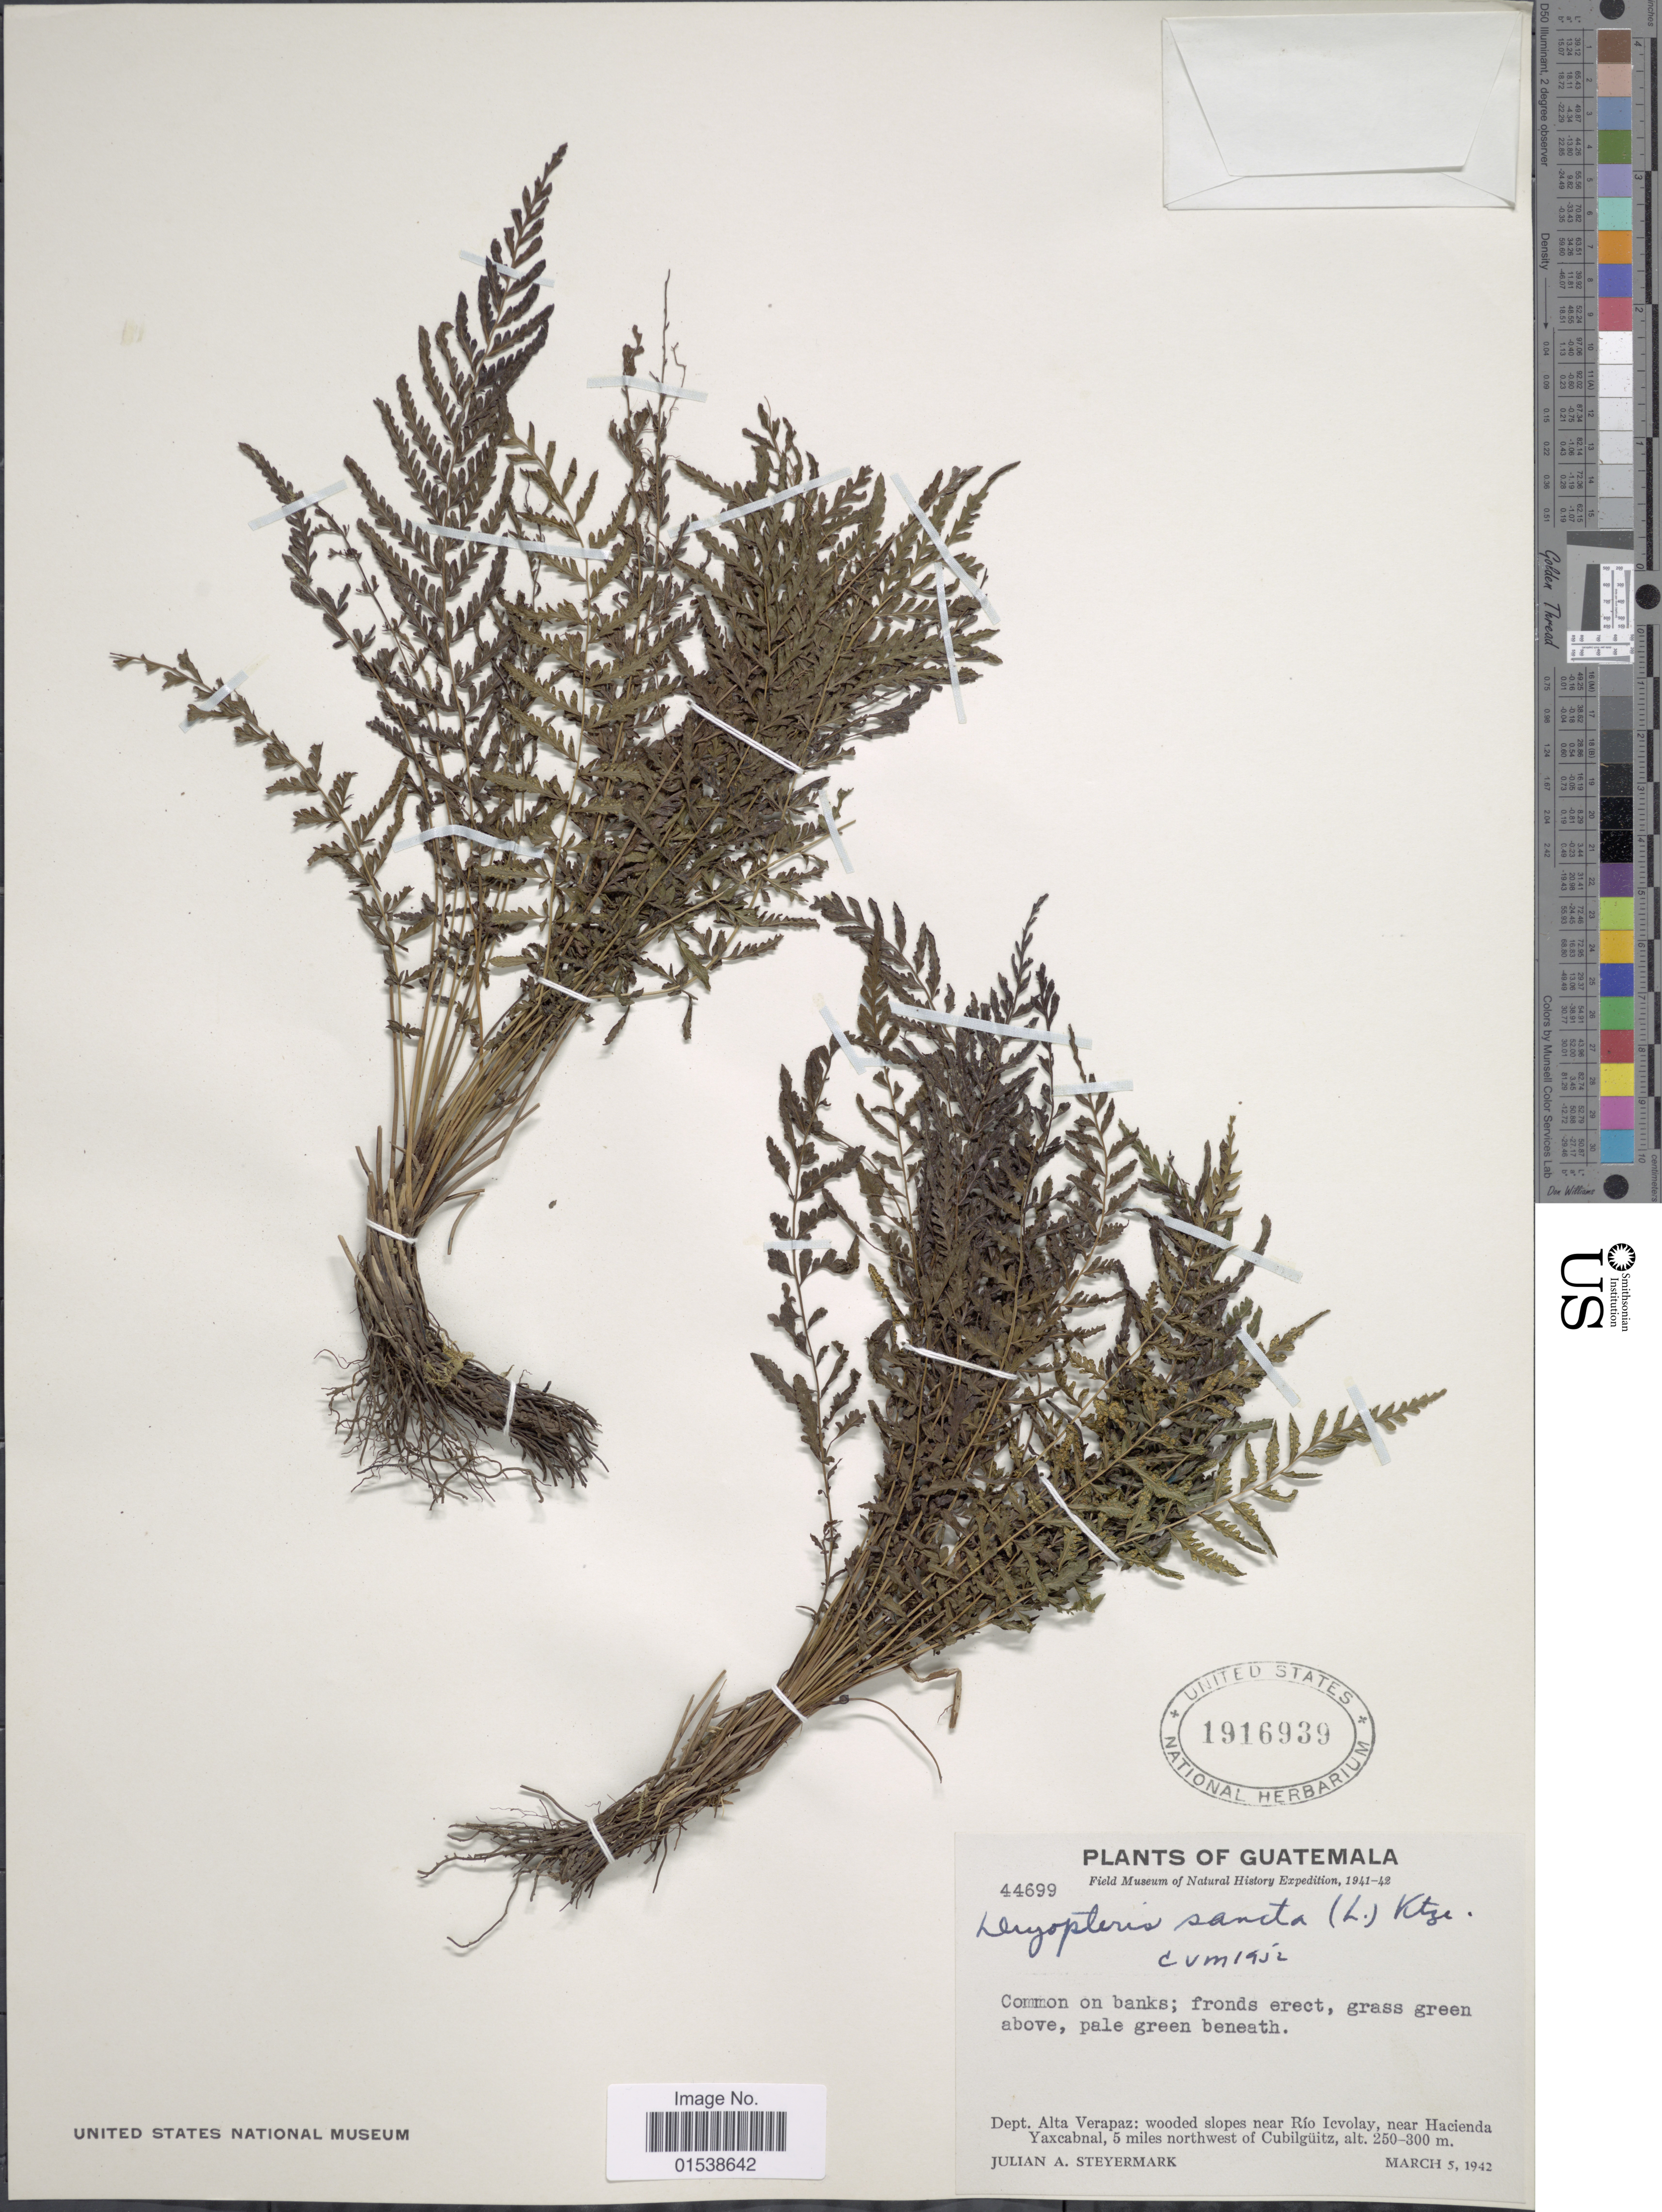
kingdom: Plantae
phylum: Tracheophyta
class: Polypodiopsida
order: Polypodiales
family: Thelypteridaceae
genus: Amauropelta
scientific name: Amauropelta sancta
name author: (L.) Pic. Serm.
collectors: J. Steyermark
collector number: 44699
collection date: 1942-03-05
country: Guatemala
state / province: Alta Verapaz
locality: Dept. Alta Verapaz: wooded slopes near Rio Icvolay, near Hacienda Yaxcabnal,5 miles northwest of Cubilguitz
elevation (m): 250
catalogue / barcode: US 1916939